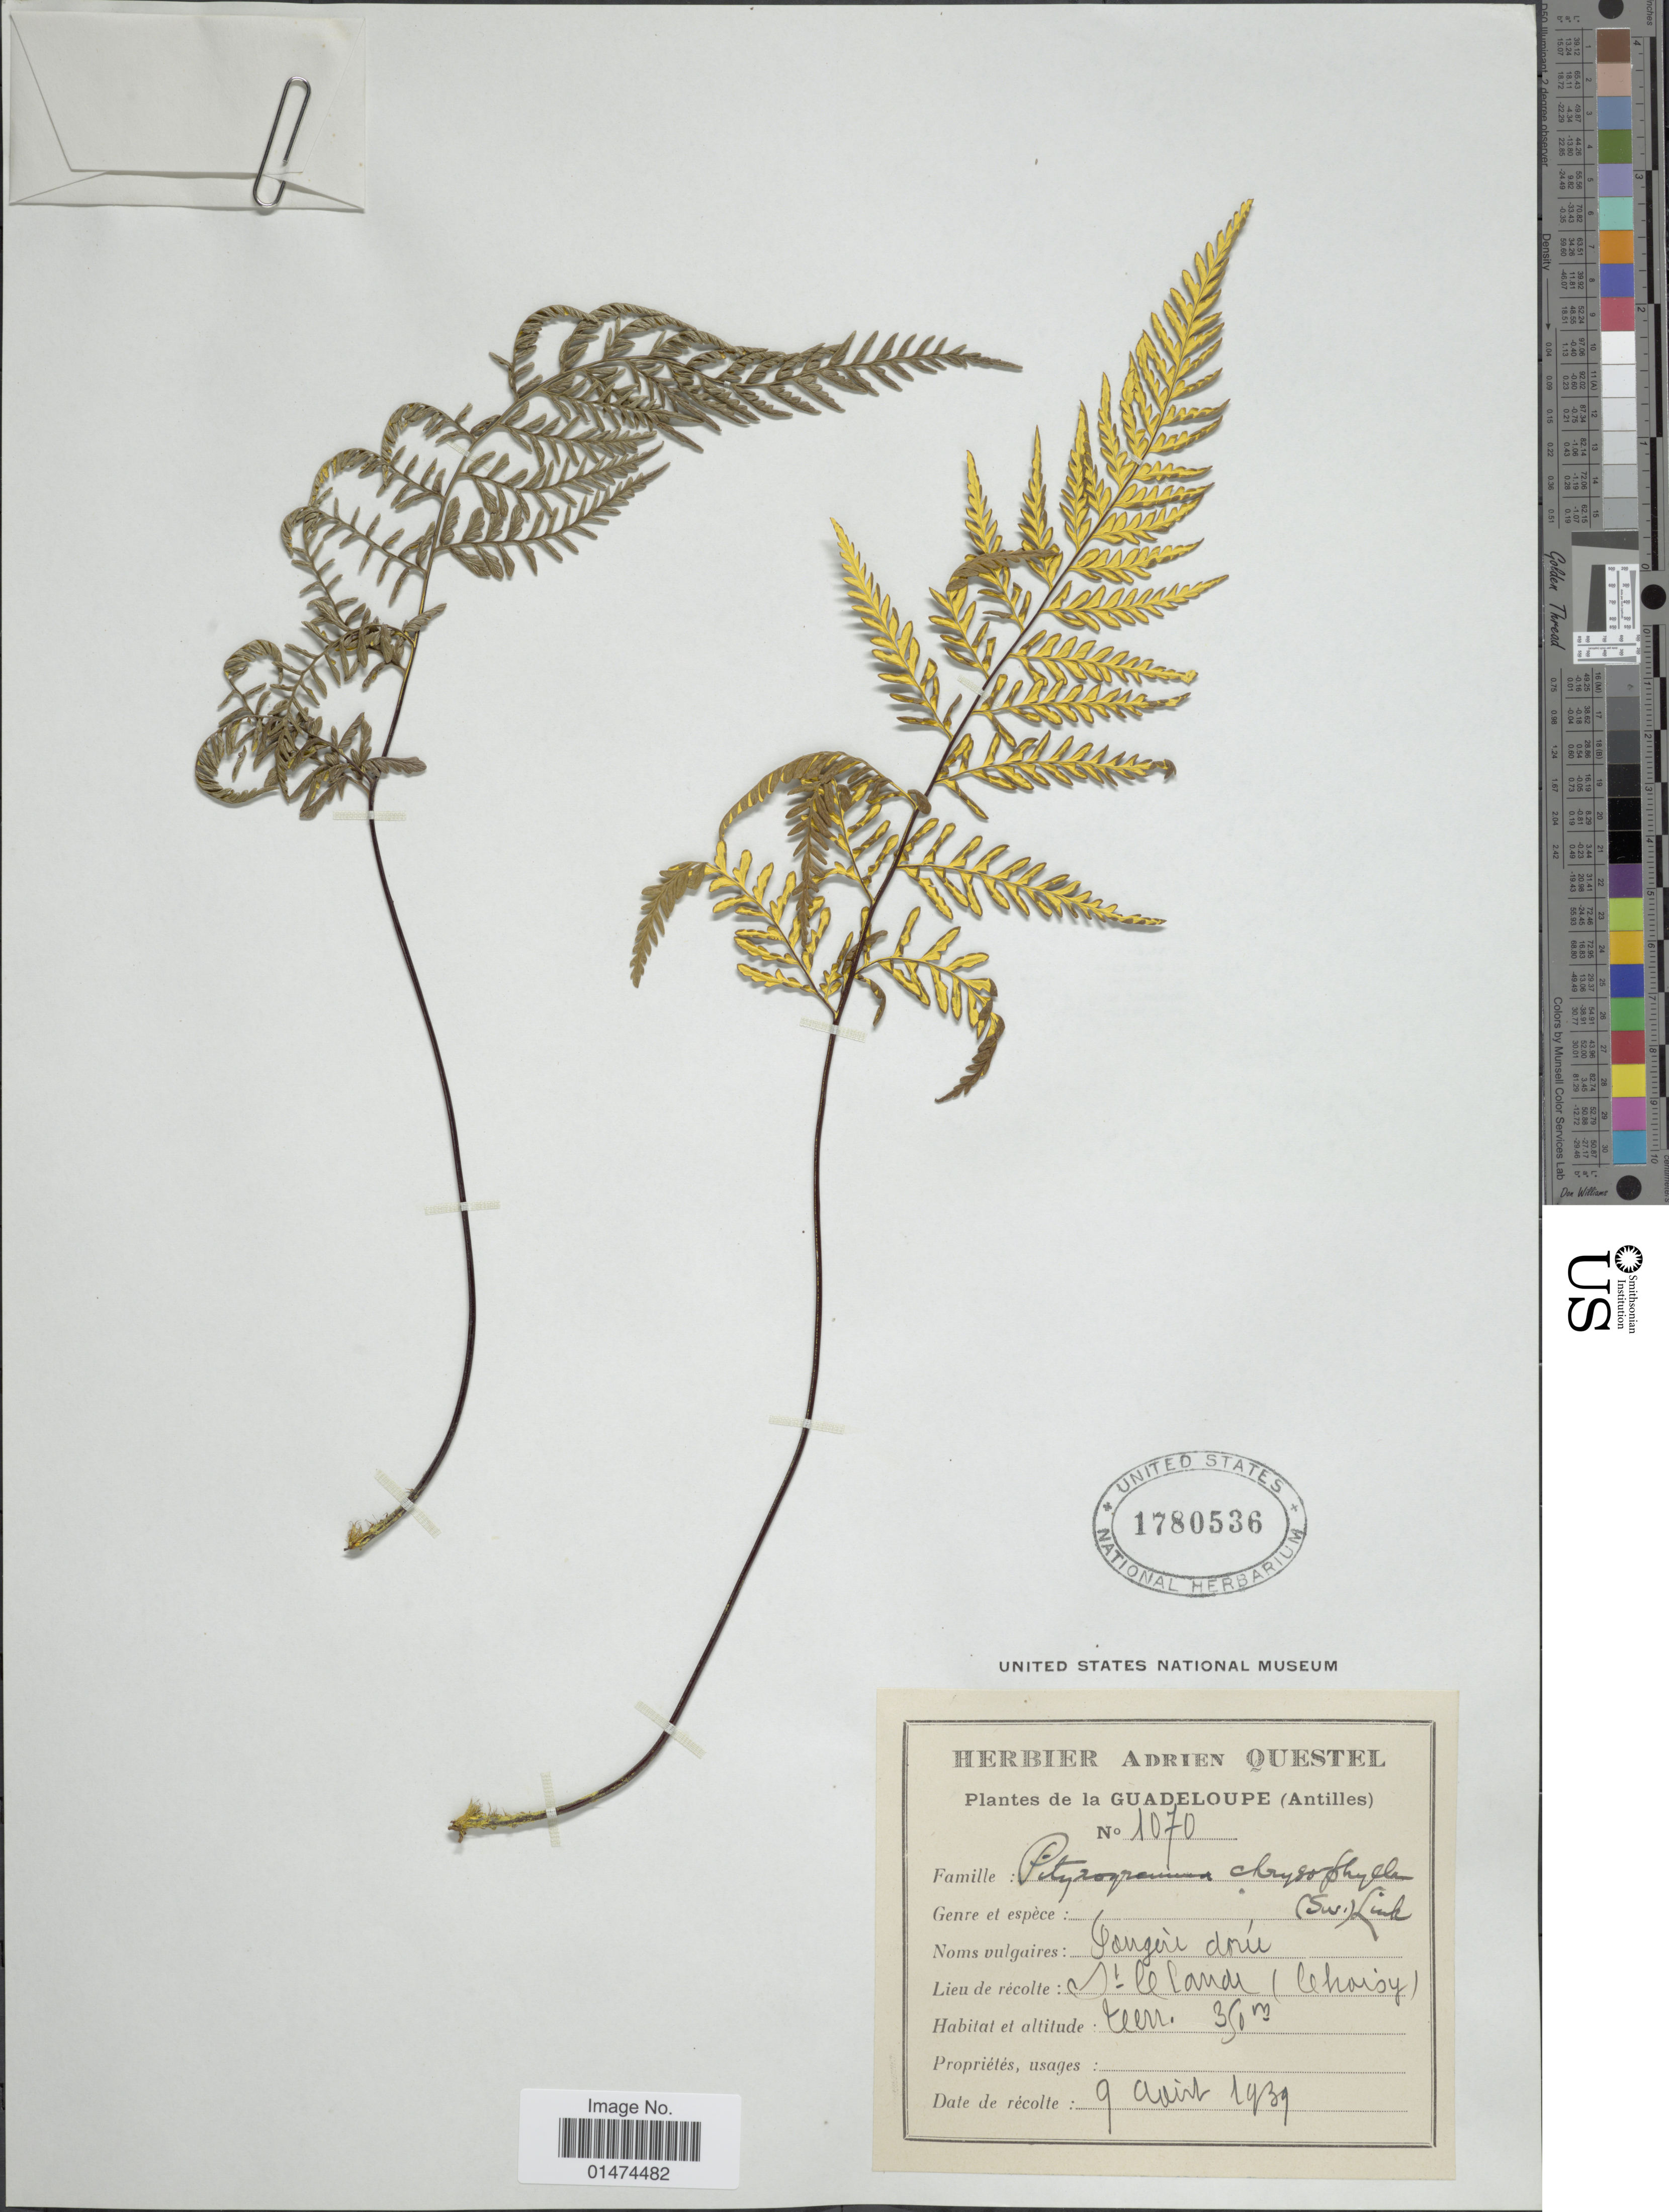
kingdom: Plantae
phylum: Tracheophyta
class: Polypodiopsida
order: Polypodiales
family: Pteridaceae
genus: Pityrogramma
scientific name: Pityrogramma chrysophylla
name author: (Sw.) Link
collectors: ex herb. A. Questal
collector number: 1070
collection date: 1939-04-09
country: Guadeloupe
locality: D' le landa Antilles.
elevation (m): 350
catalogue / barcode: US 1780536